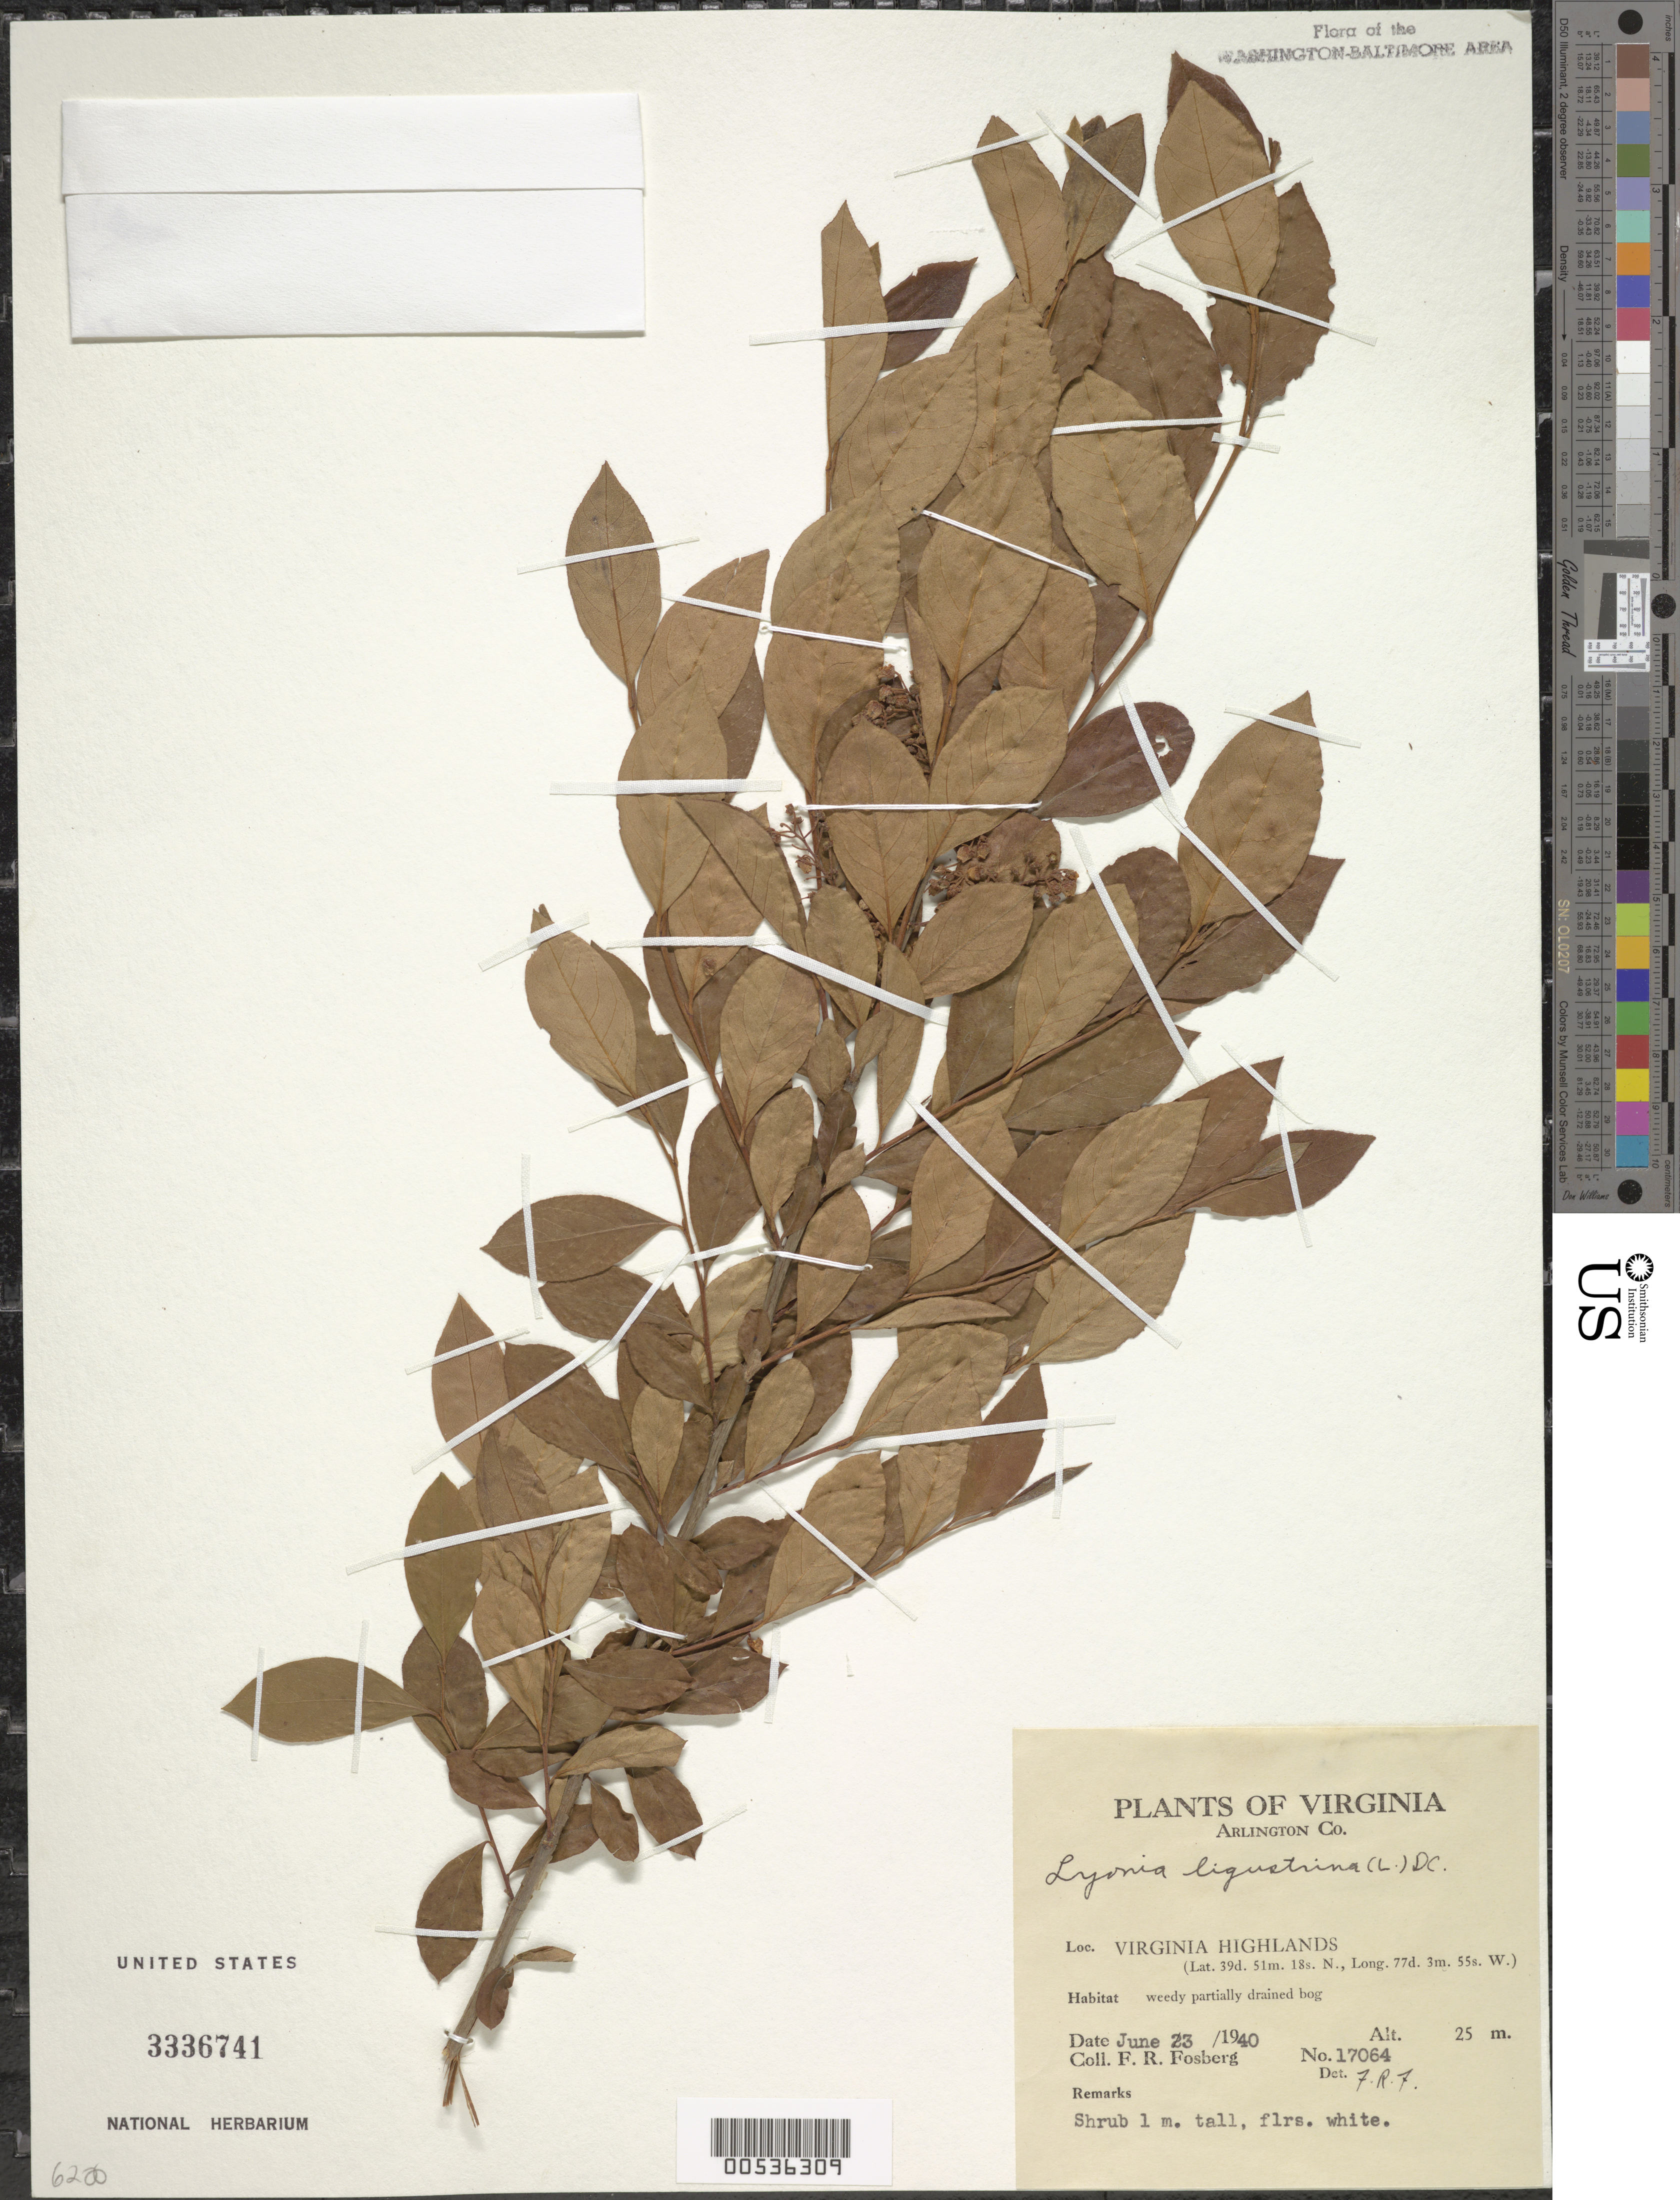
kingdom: Plantae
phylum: Tracheophyta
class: Magnoliopsida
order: Ericales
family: Ericaceae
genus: Lyonia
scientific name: Lyonia ligustrina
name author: (L.) DC.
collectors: F. R. Fosberg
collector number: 17064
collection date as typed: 23 Jun 1940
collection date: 1940-06-23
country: United States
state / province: Virginia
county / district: Arlington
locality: Virginia Highlands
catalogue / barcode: US 3336741